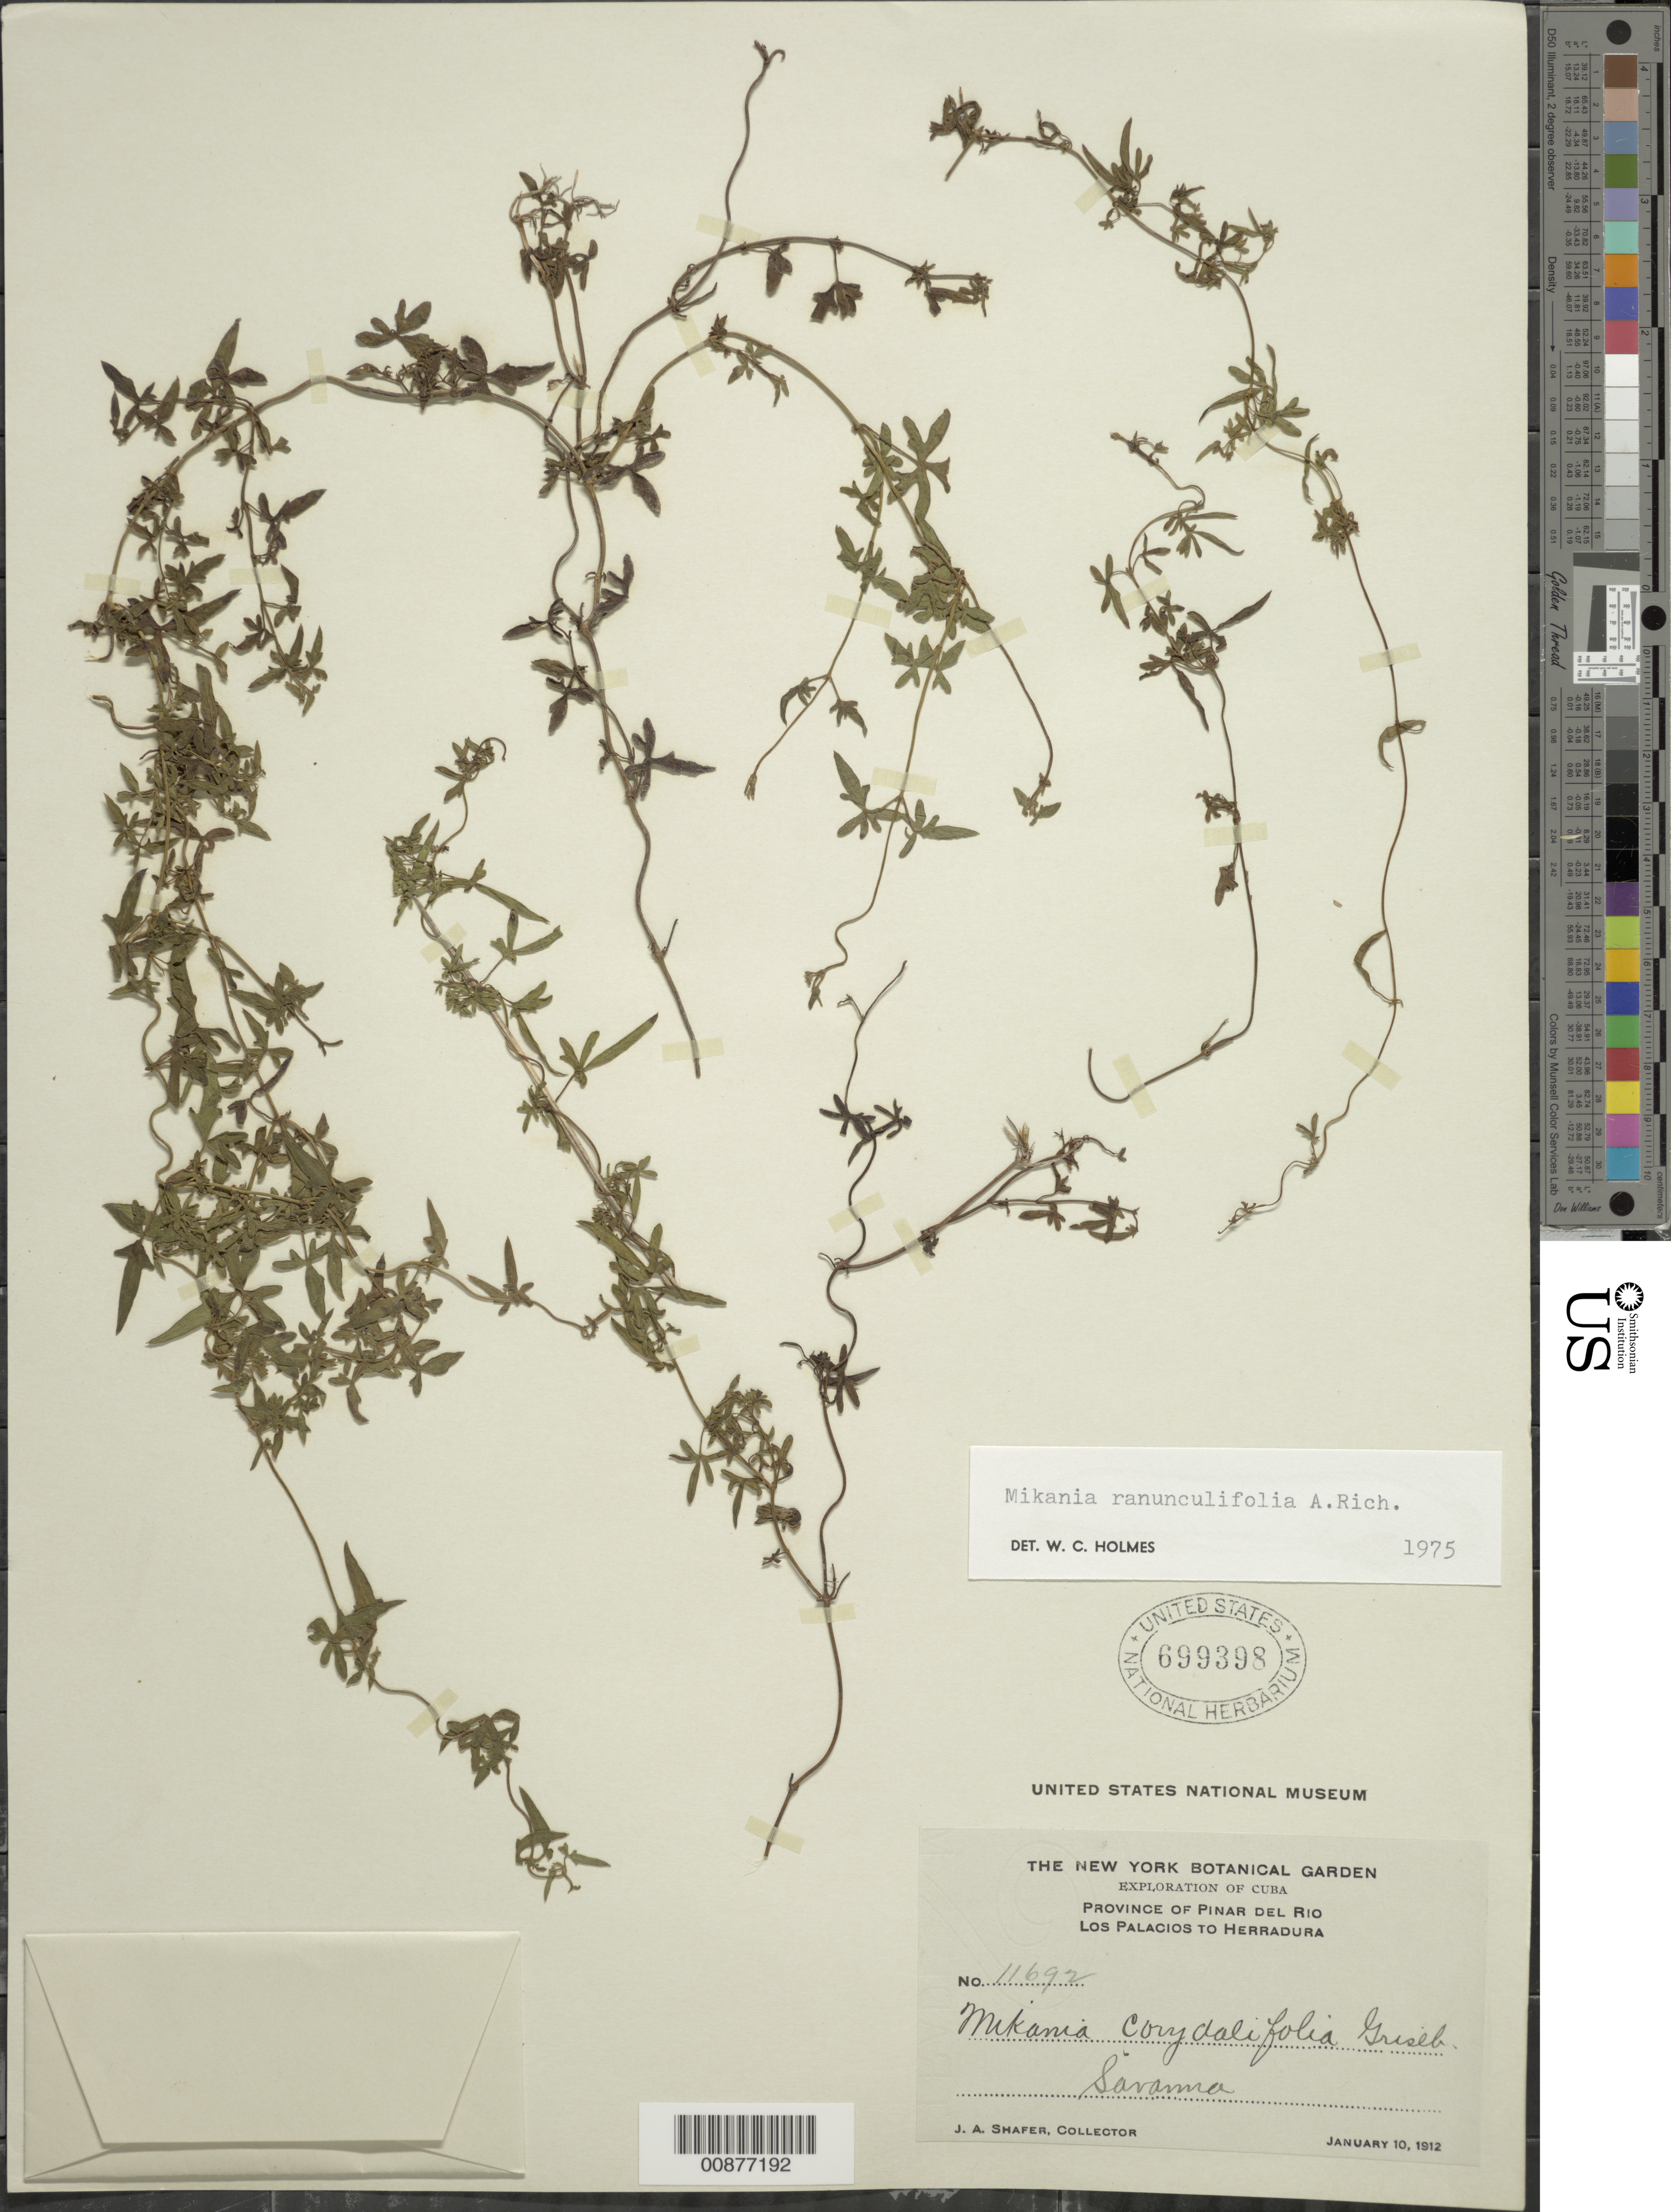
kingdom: Plantae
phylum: Tracheophyta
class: Magnoliopsida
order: Asterales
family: Asteraceae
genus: Mikania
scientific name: Mikania ranunculifolia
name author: A. Rich.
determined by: Holmes, Walter C., (BAYLU), Baylor University (UNITED STATES)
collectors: J. A. Shafer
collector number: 11692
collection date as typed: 10 Jan 1912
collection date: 1912-01-10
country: Cuba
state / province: Pinar del Río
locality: Los Palacios to Herradura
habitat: Savanna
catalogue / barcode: US 699398